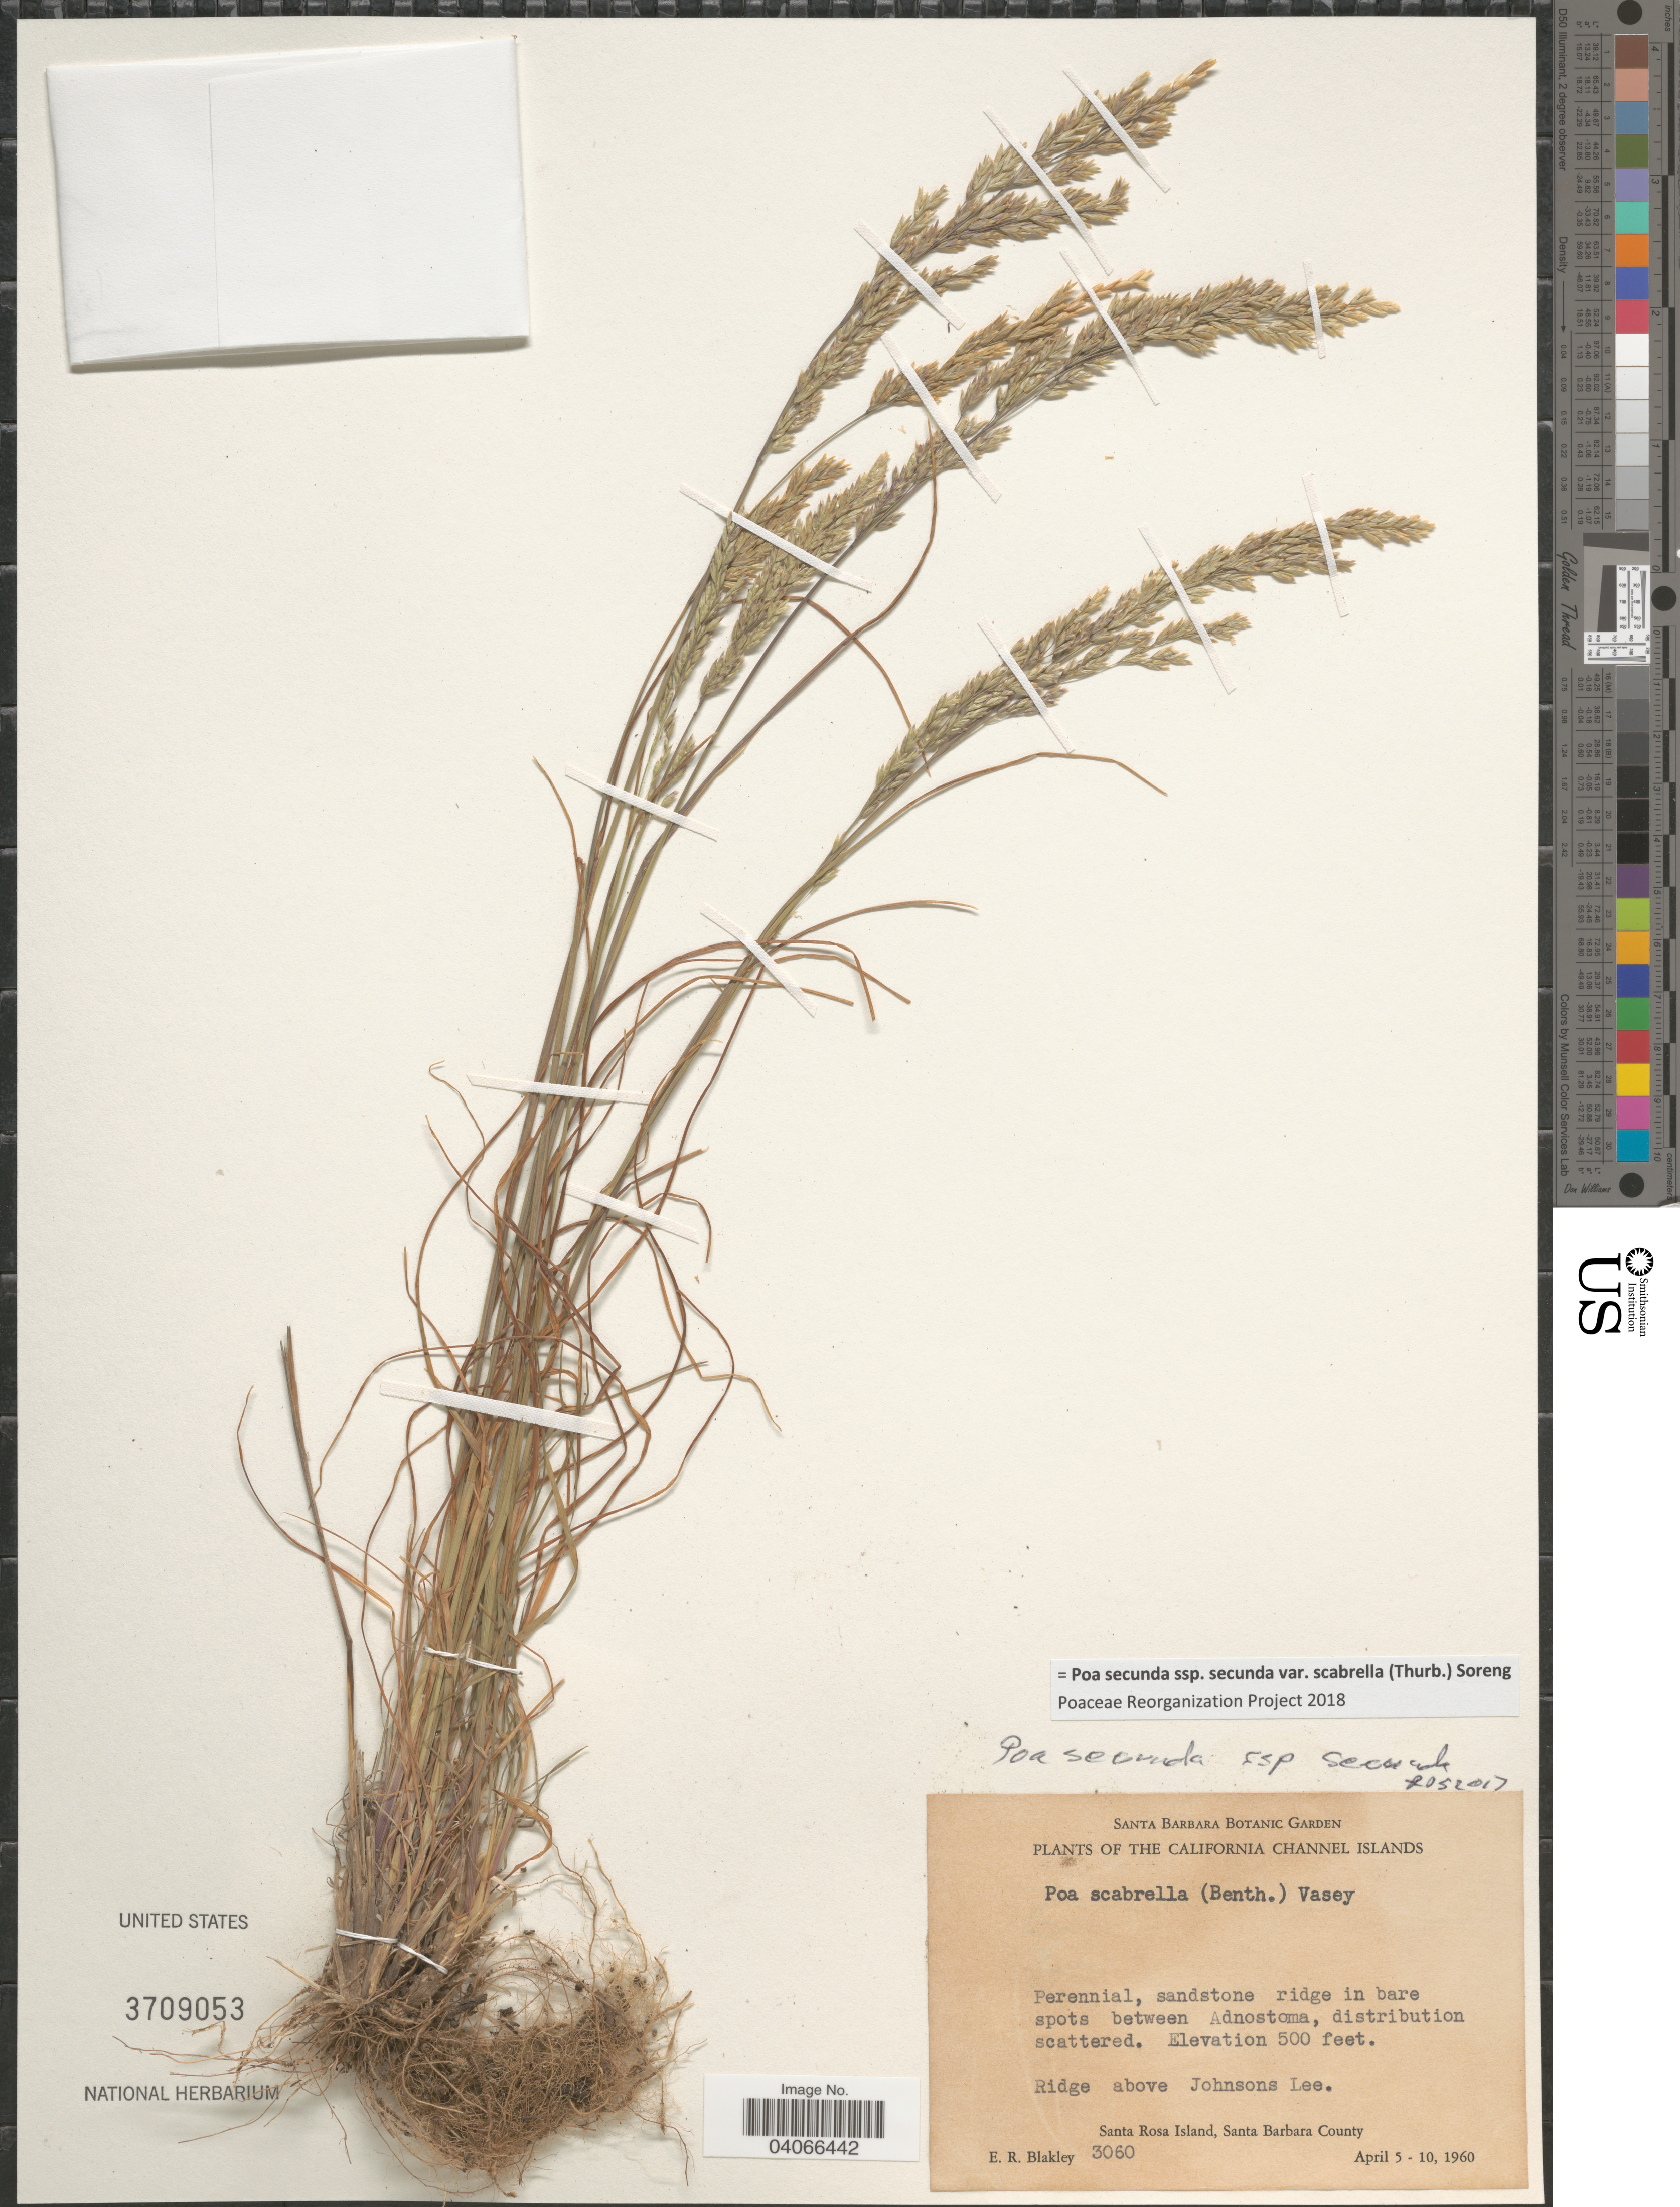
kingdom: Plantae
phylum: Tracheophyta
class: Liliopsida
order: Poales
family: Poaceae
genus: Poa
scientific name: Poa secunda subsp. secunda var. scabrella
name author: (Thurb.) Soreng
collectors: E. R. Blakley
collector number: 3060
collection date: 1960-04-05/1960-04-10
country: United States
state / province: California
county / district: Santa Barbara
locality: California Channel Islands. Ridge above Johnsons Lee. Santa Rosa Island, Santa Barbara County.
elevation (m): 152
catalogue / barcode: US 3709053